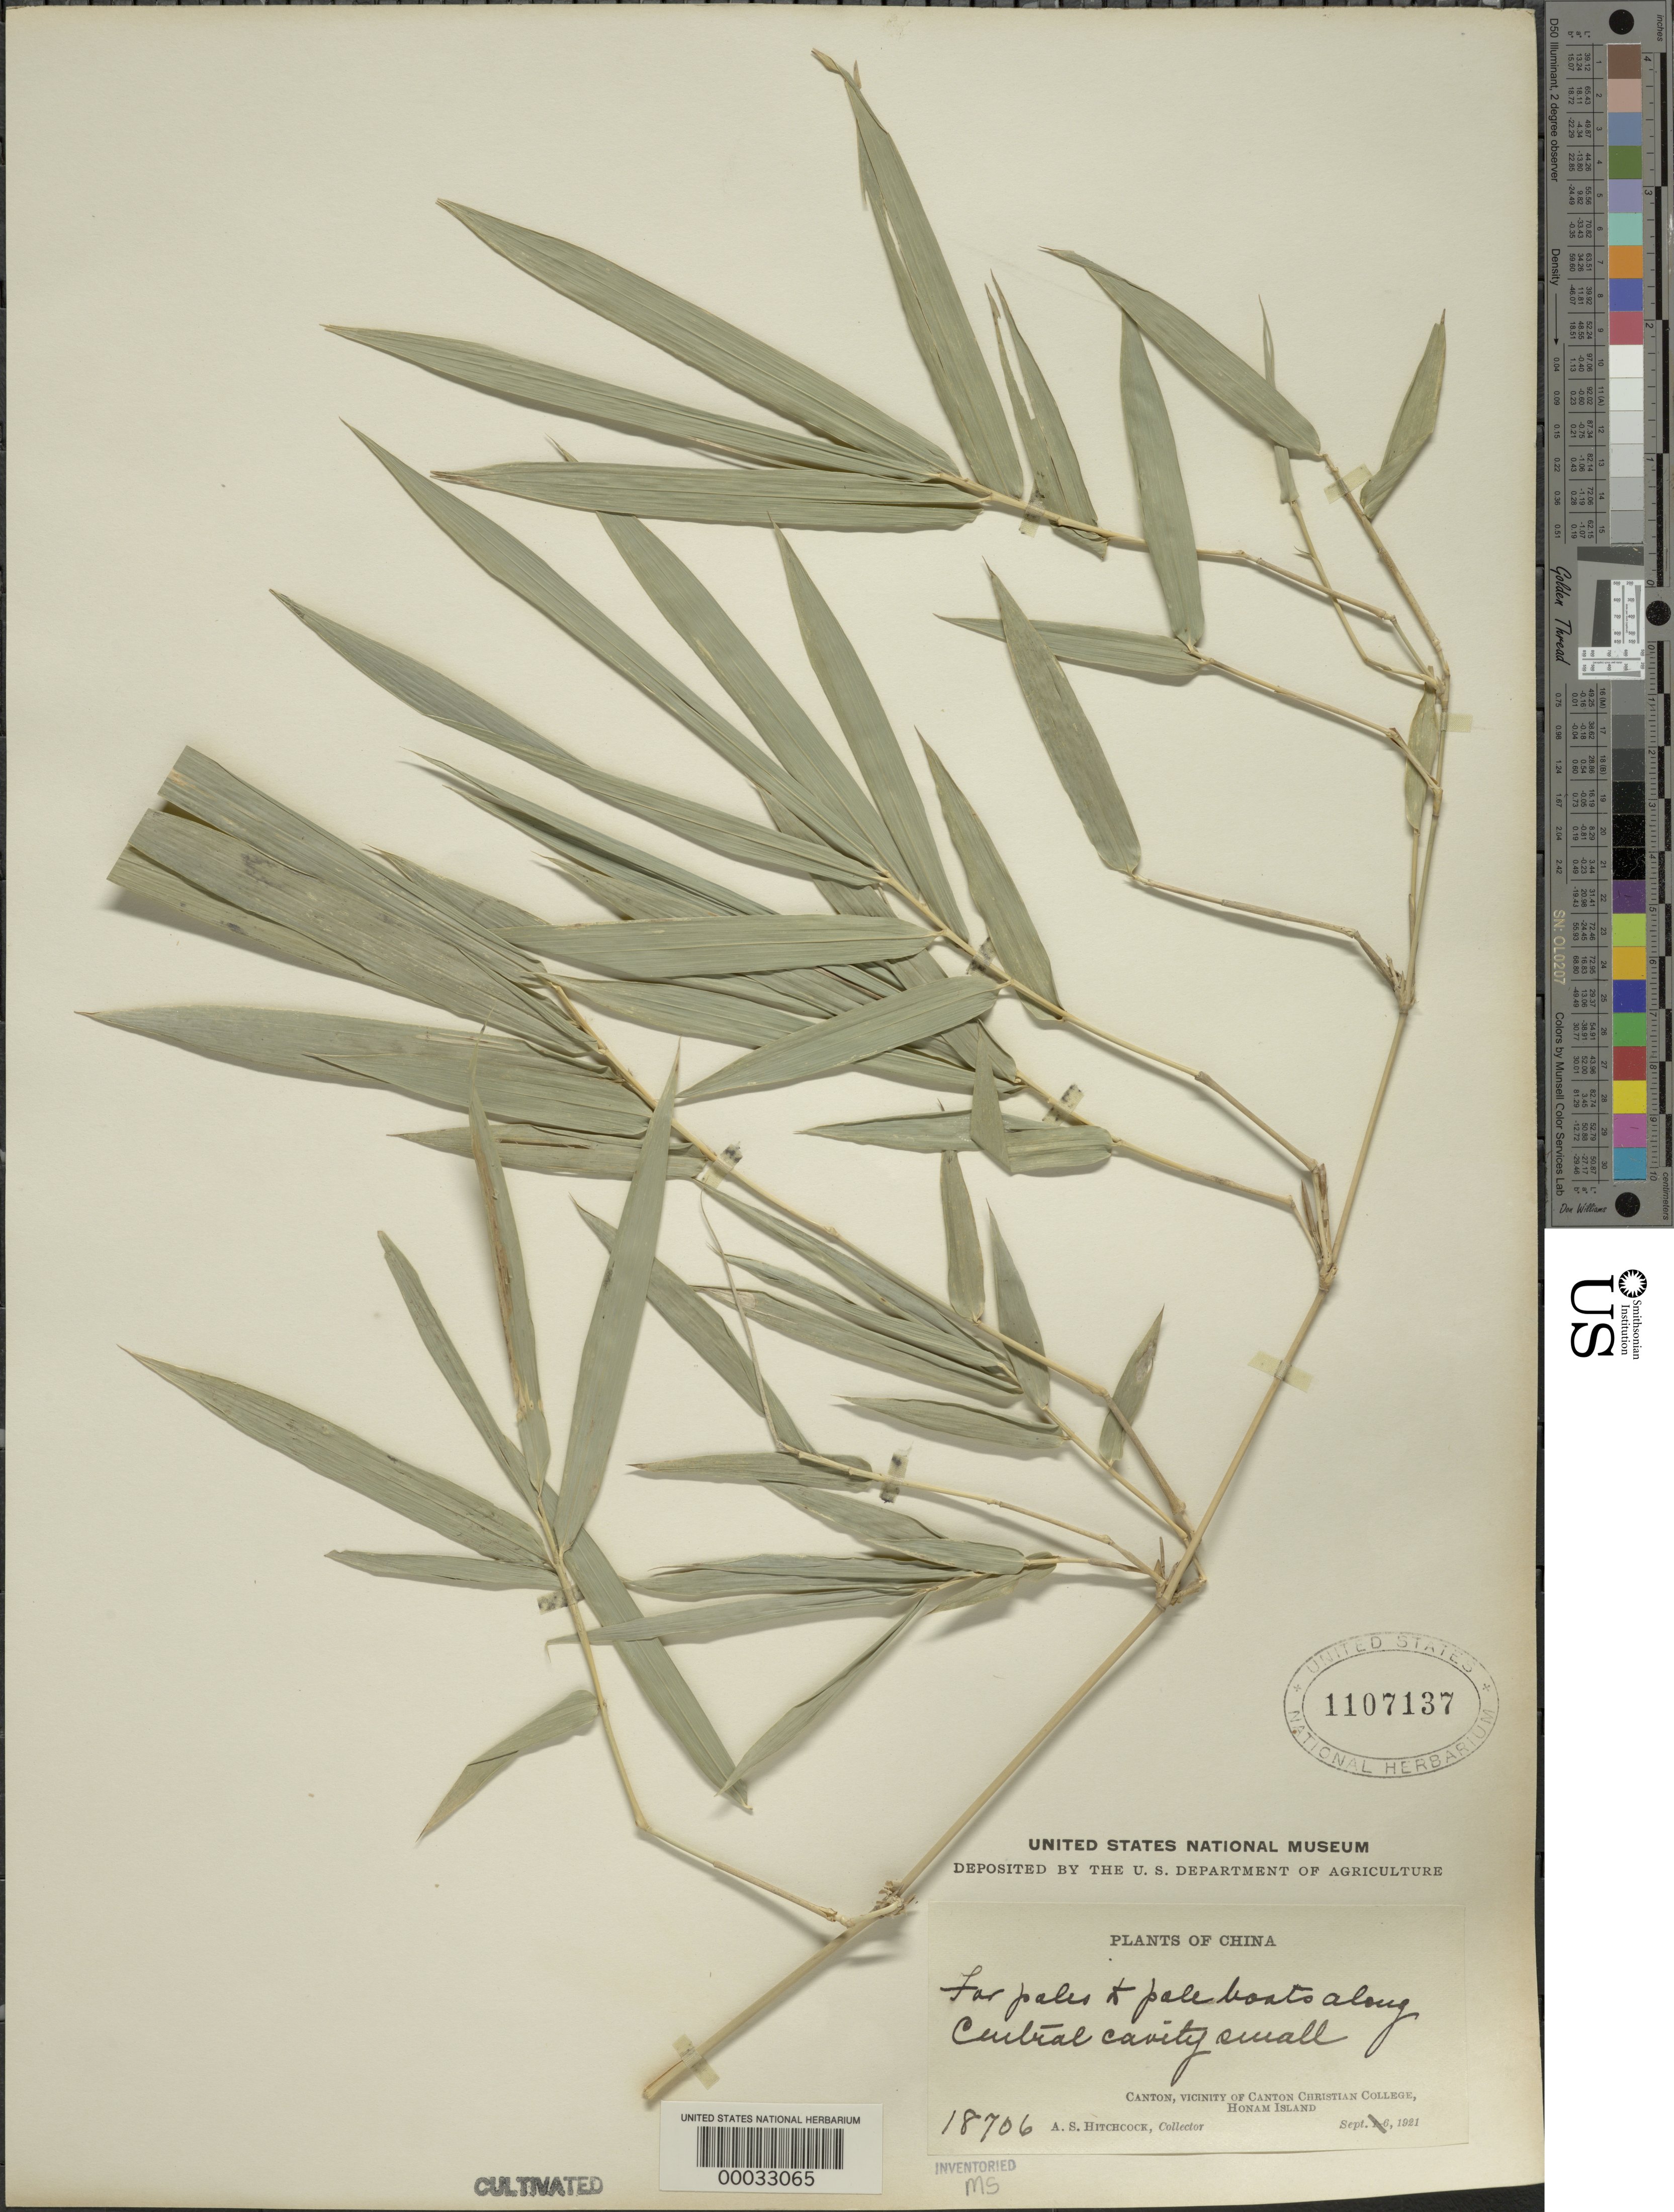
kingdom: Plantae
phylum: Tracheophyta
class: Liliopsida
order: Poales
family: Poaceae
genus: Bambusa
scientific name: Bambusa tuldoides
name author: Munro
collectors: A. S. Hitchcock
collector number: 18706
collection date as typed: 06 Sep 1921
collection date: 1921-09-06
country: China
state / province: Guangdong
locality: Canton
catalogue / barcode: US 1107137